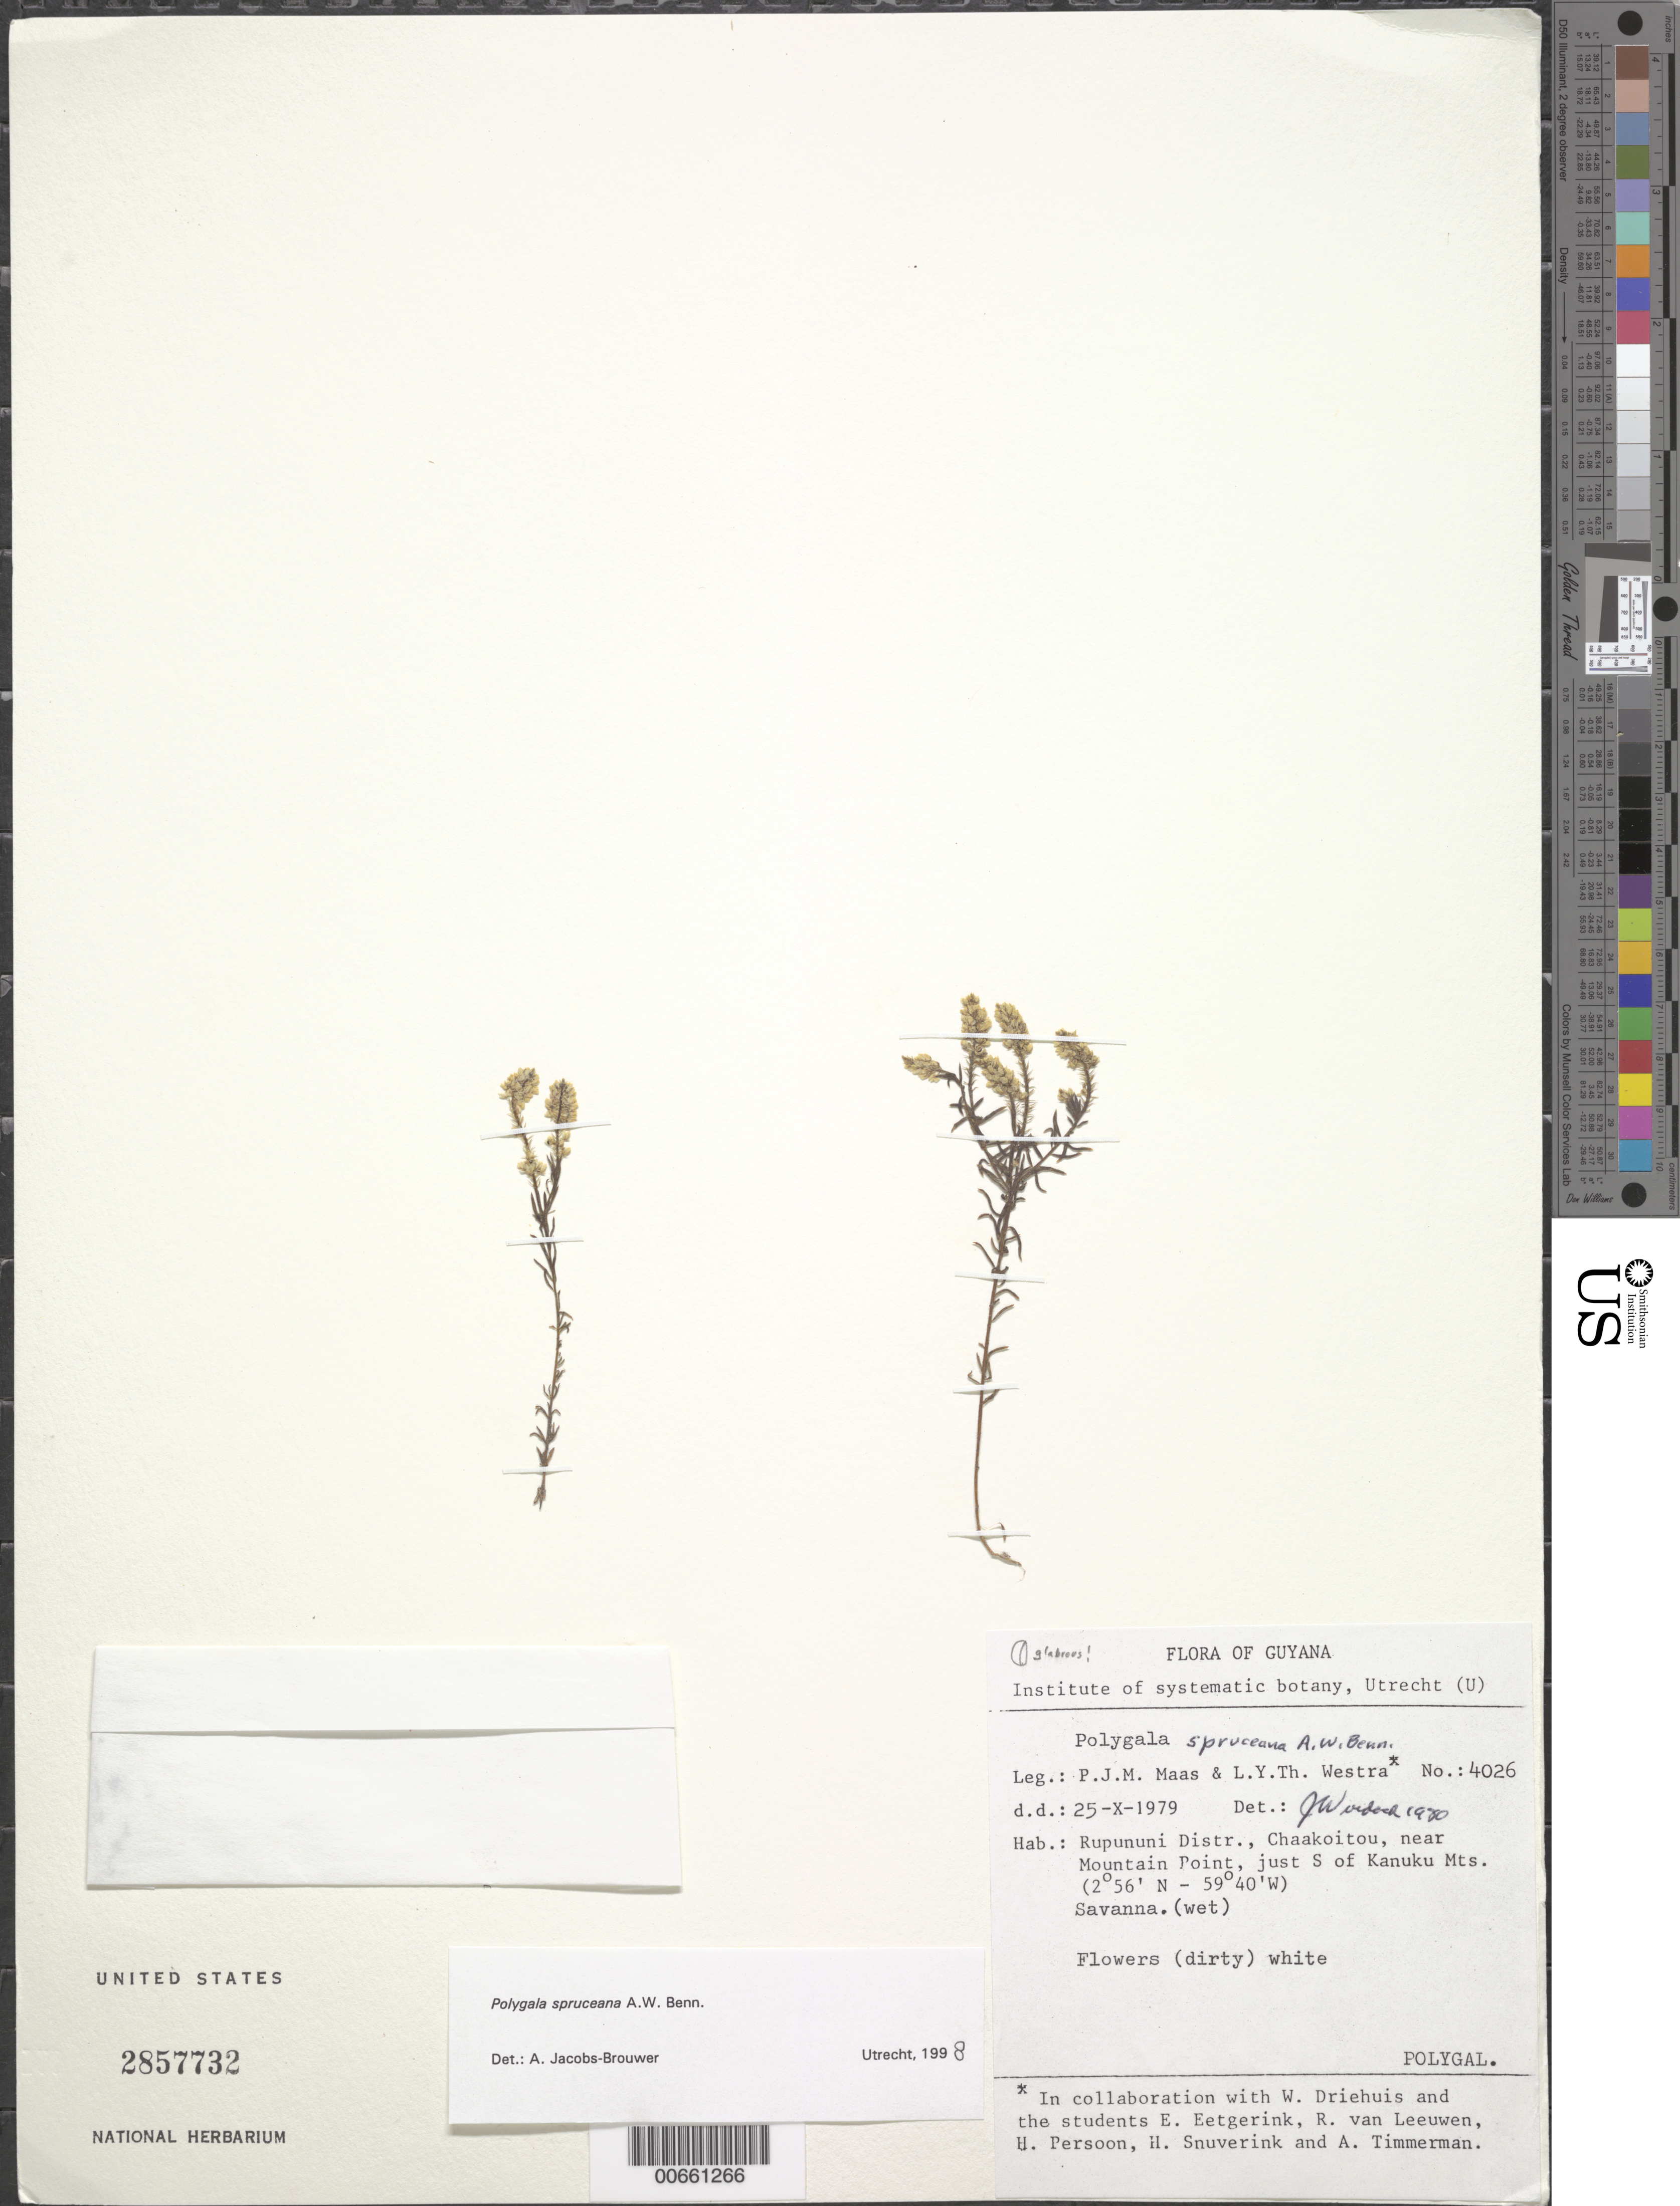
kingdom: Plantae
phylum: Tracheophyta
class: Magnoliopsida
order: Fabales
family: Polygalaceae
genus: Polygala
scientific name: Polygala spruceana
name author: A.W. Benn.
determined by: Jacobs-Brouwer, A.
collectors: P. Maas & L. Y. T. Westra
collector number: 4026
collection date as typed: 25-Oct-79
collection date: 1979-10-25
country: Guyana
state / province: U. Takutu-U. Essequibo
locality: Chaskoitou, near Mountain Point, just S of Kanuku Mts.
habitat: Wet savanna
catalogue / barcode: US 2857732